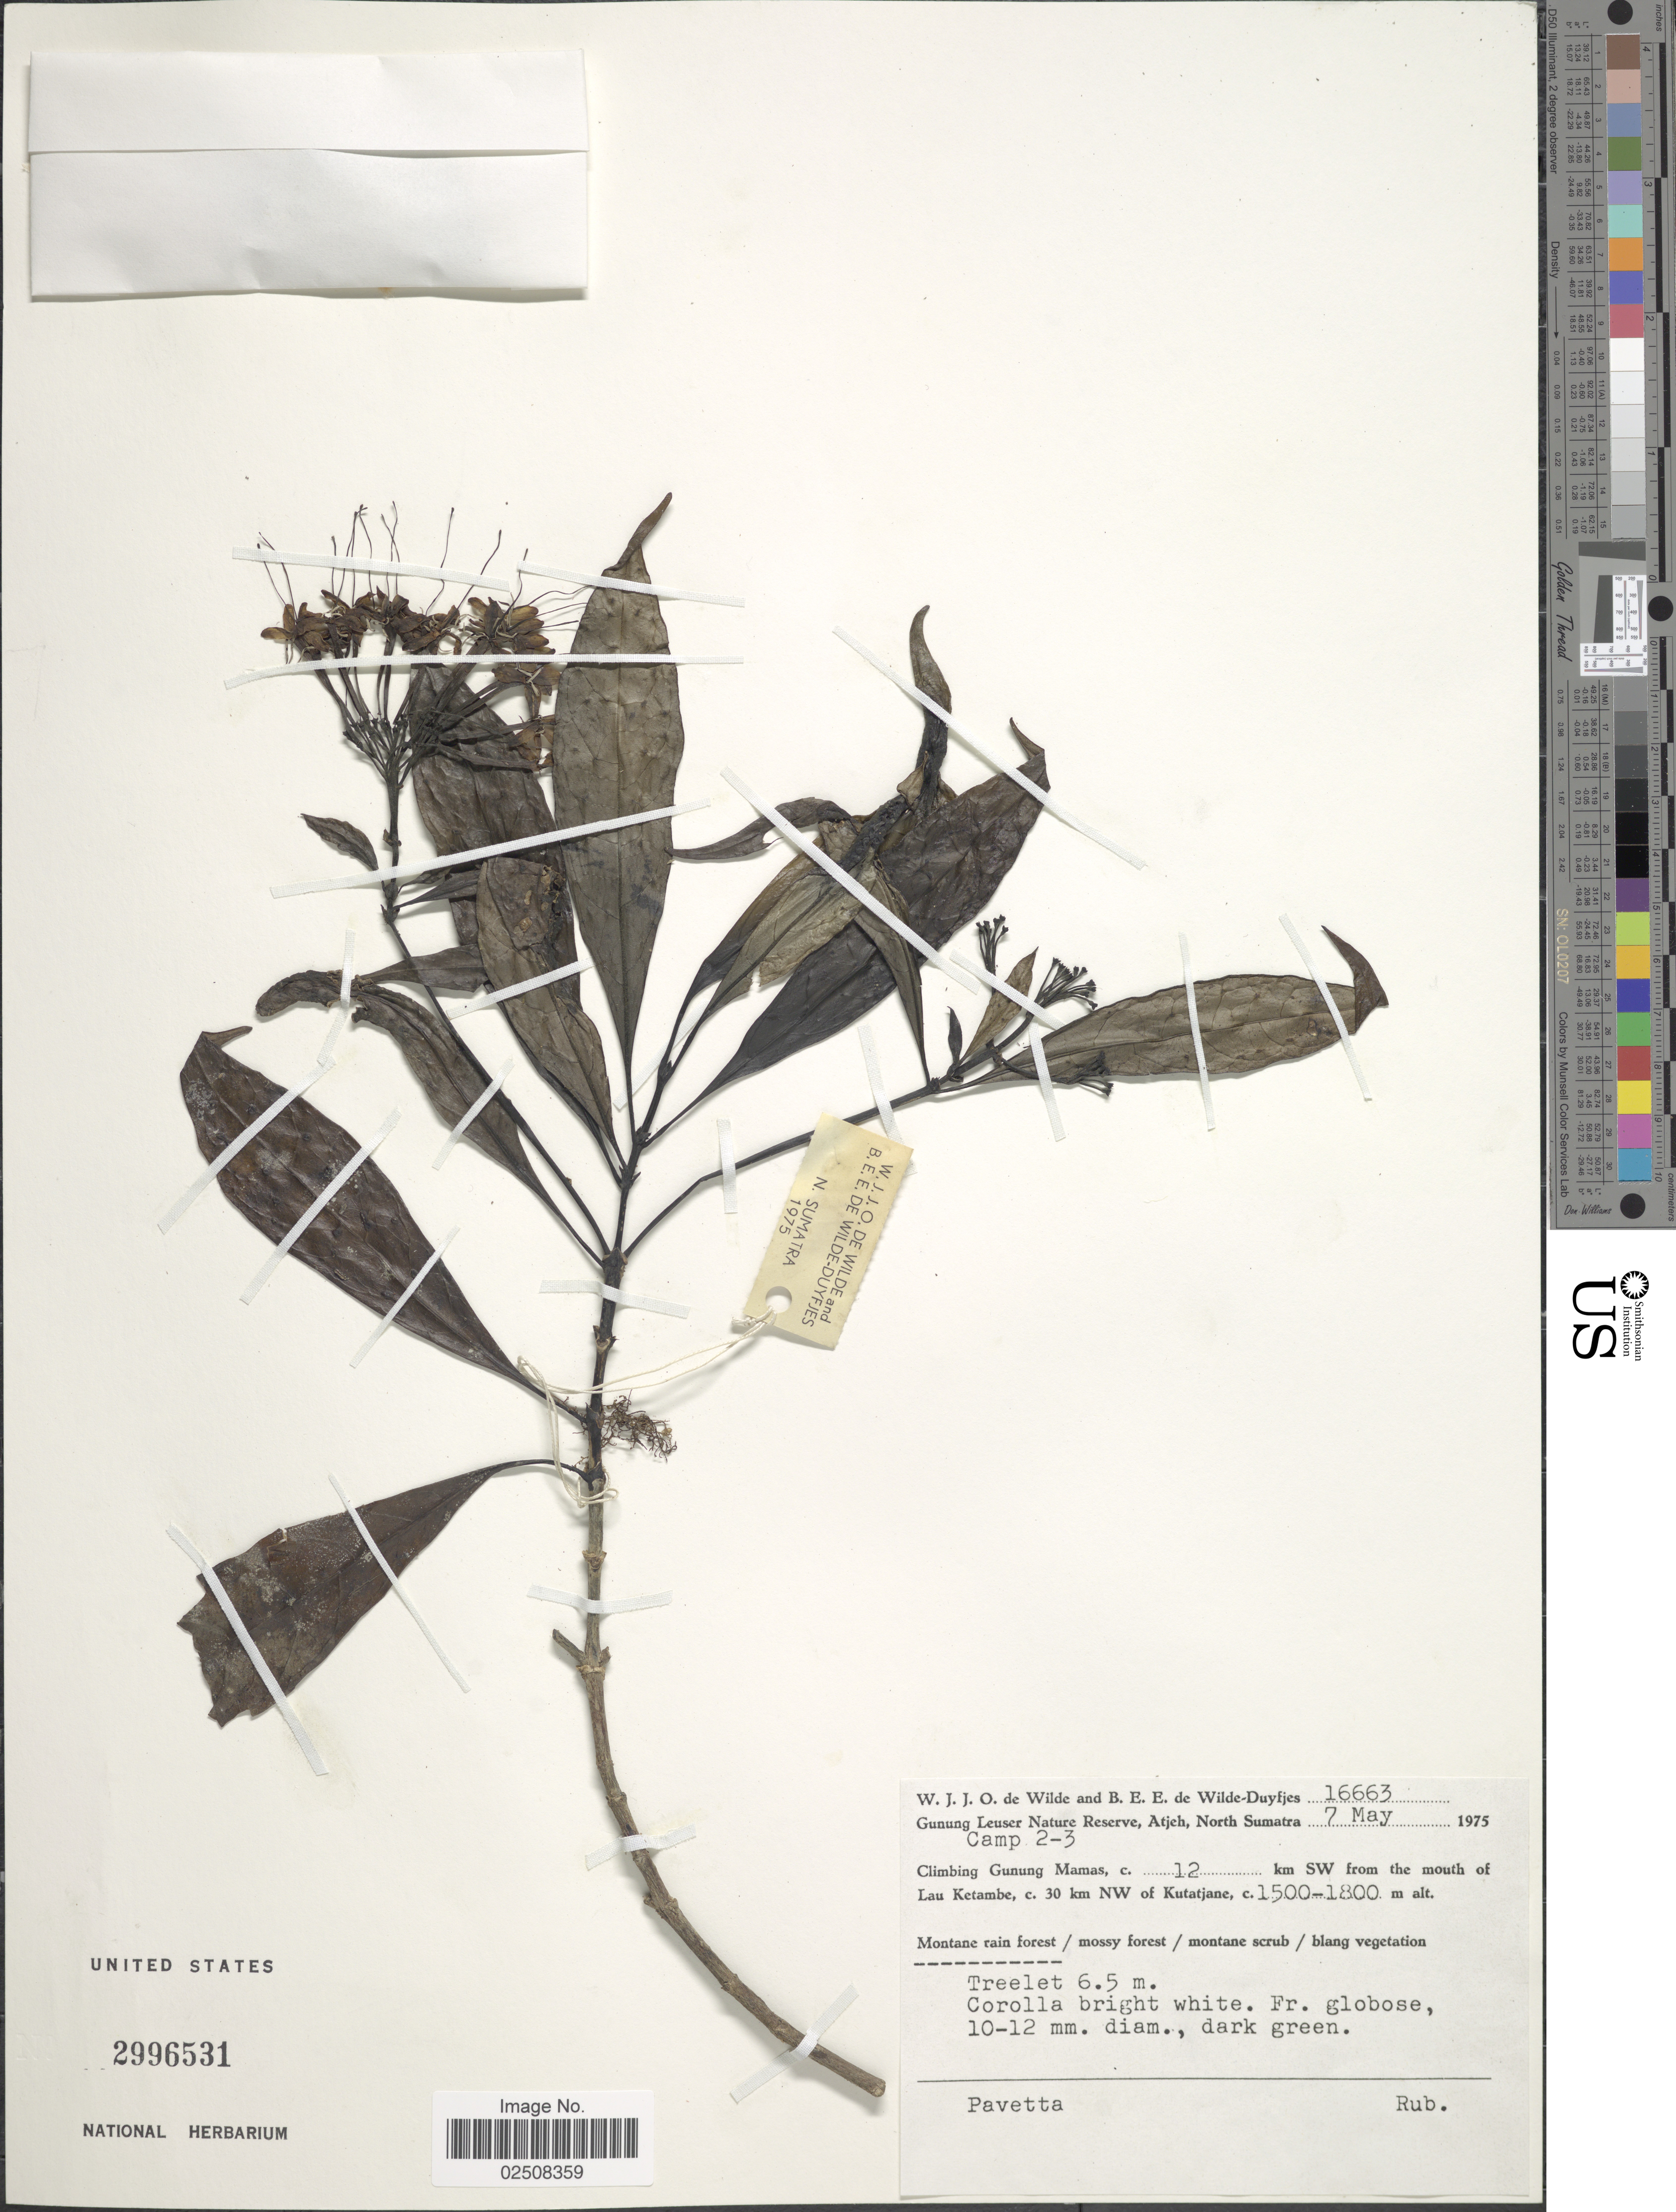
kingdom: Plantae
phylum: Tracheophyta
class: Magnoliopsida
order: Gentianales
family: Rubiaceae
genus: Pavetta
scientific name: Pavetta sp.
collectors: W. J. de Wilde & B. E. de Wilde-Duyfjes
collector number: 16663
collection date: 1975-05-07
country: Indonesia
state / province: Sumatra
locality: Gunung Leuser Nature Reserve, Atjeh, North Sumatra, Climbing of Gunung Mamas, c. 12 km SW from the mouth of Lau Ketambe, c. 30 km NW of Kutatjane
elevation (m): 1500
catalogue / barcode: US 2996531